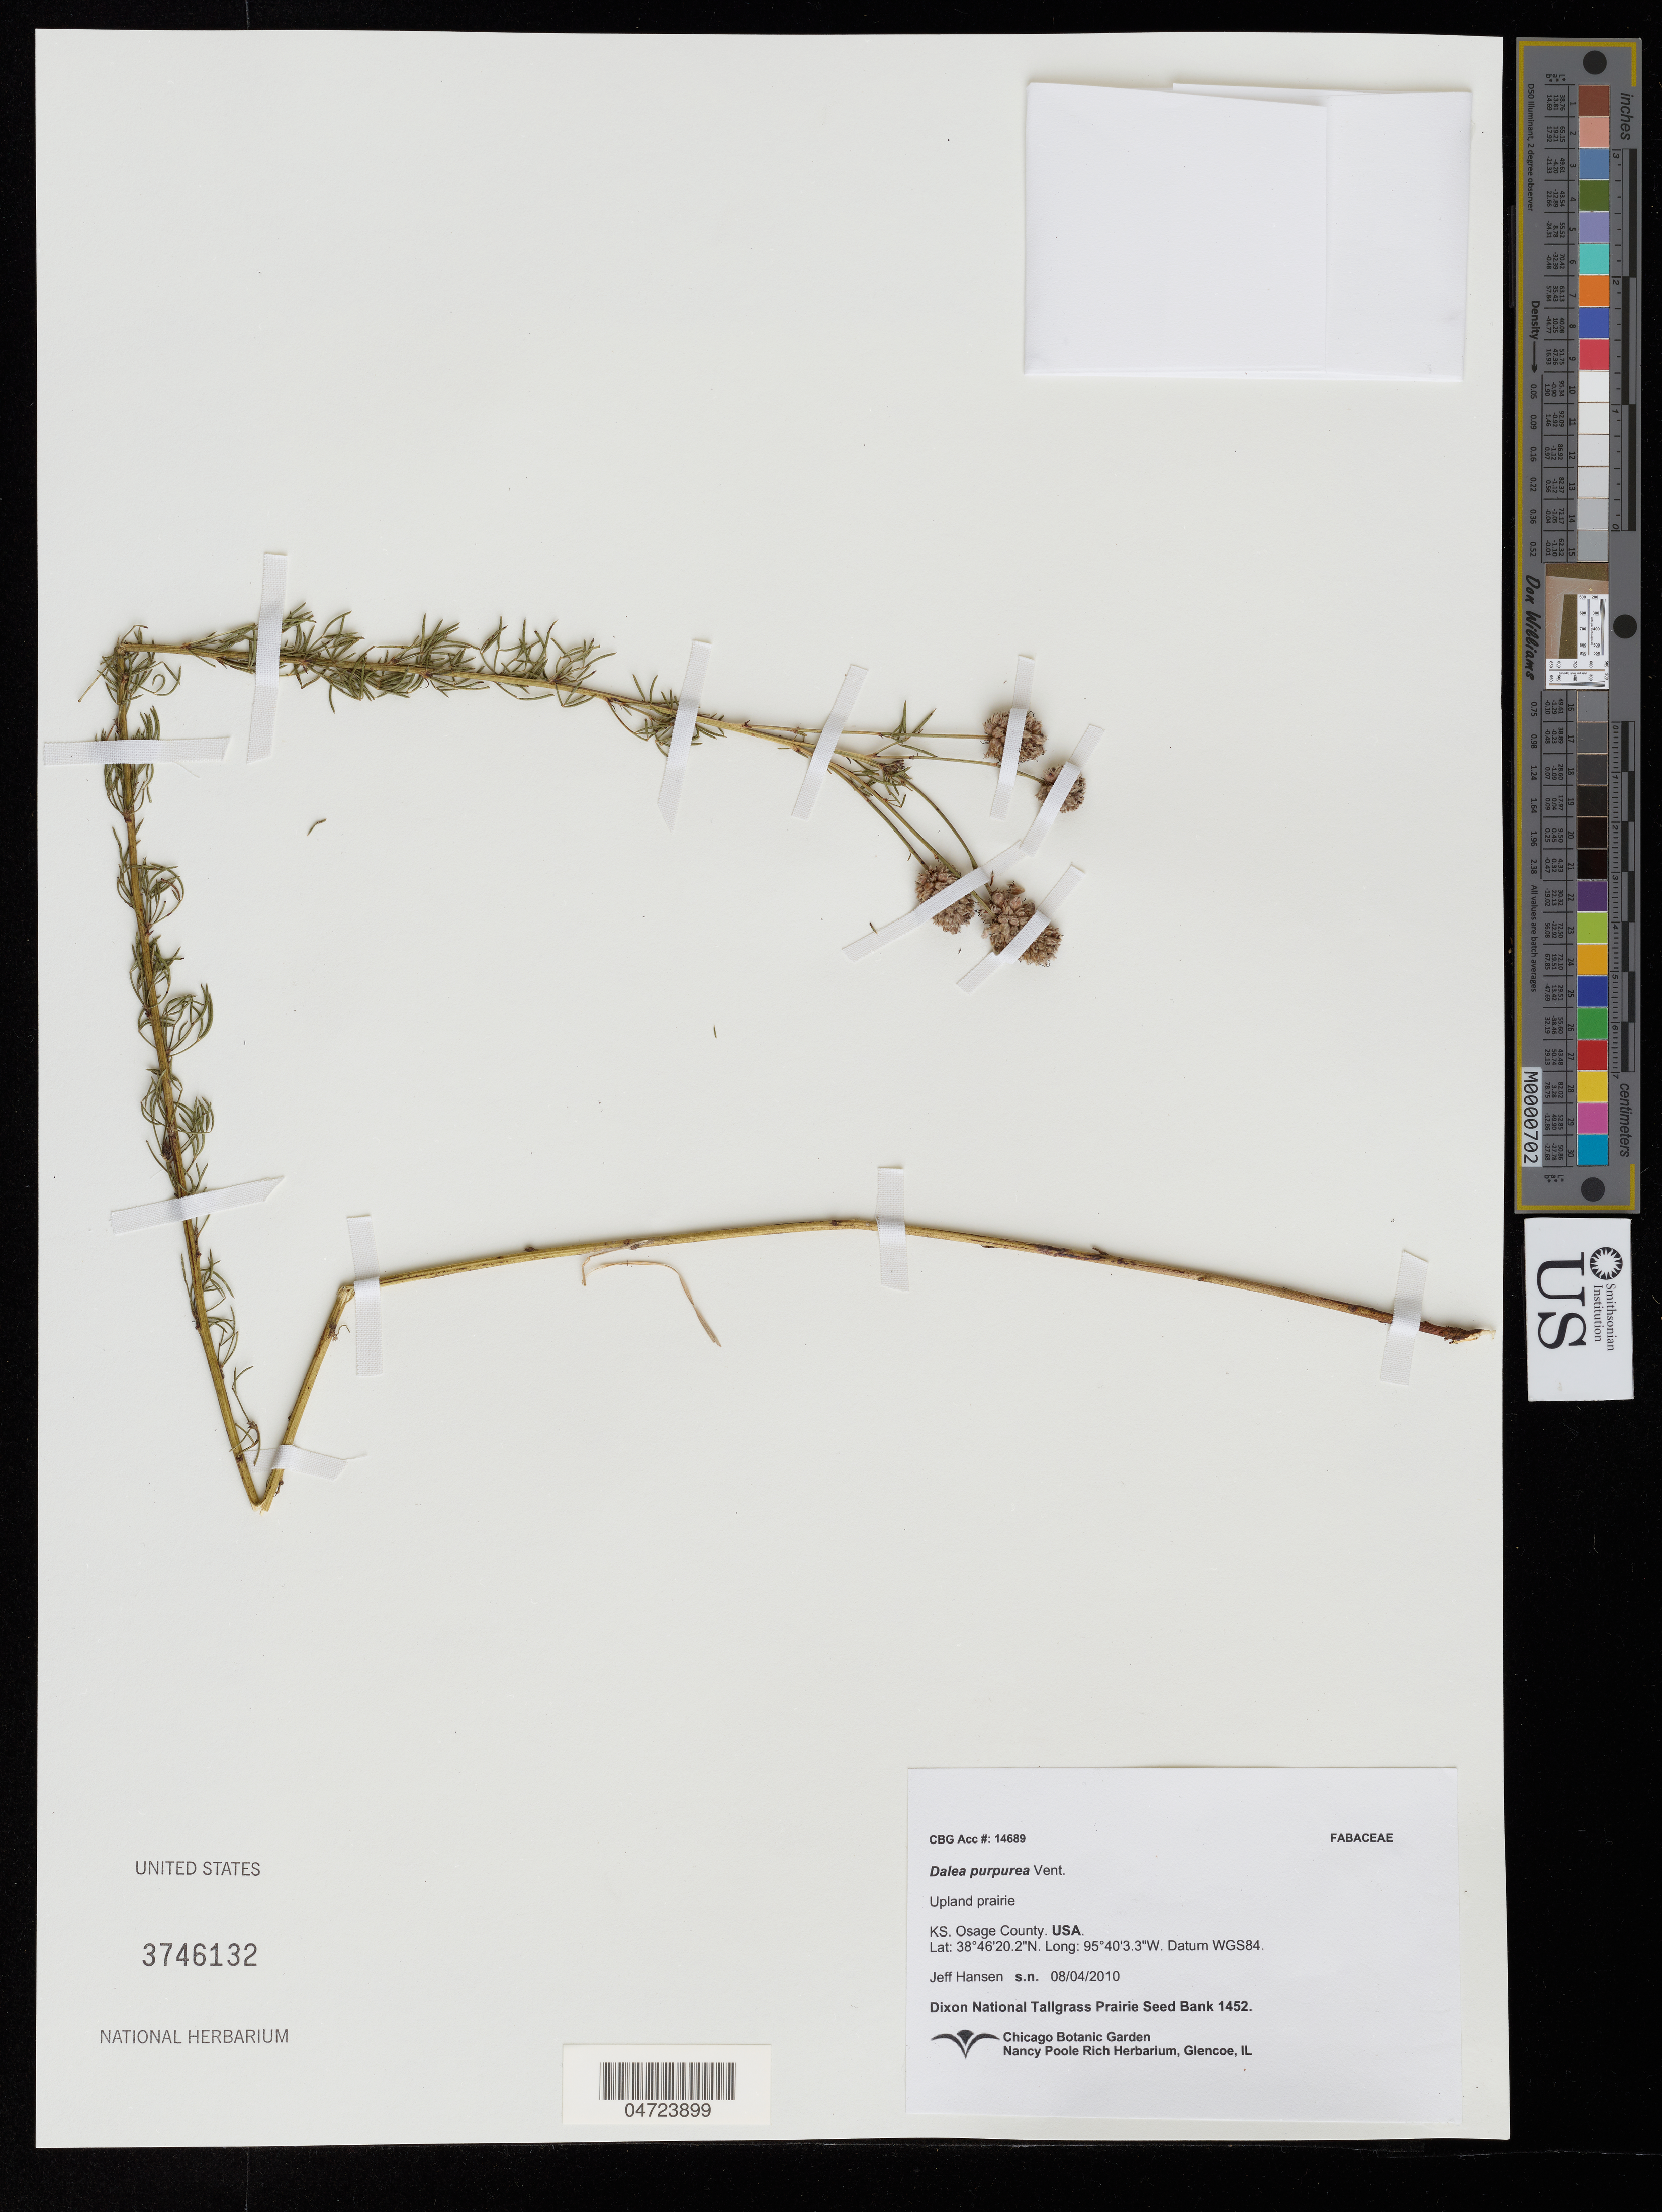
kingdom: Plantae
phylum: Tracheophyta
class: Magnoliopsida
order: Fabales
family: Fabaceae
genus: Dalea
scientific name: Dalea purpurea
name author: Vent.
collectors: J. Hansen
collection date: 2010-08-04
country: United States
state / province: Kansas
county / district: Osage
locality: Osage County. Datum WGS84.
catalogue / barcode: US 3746132